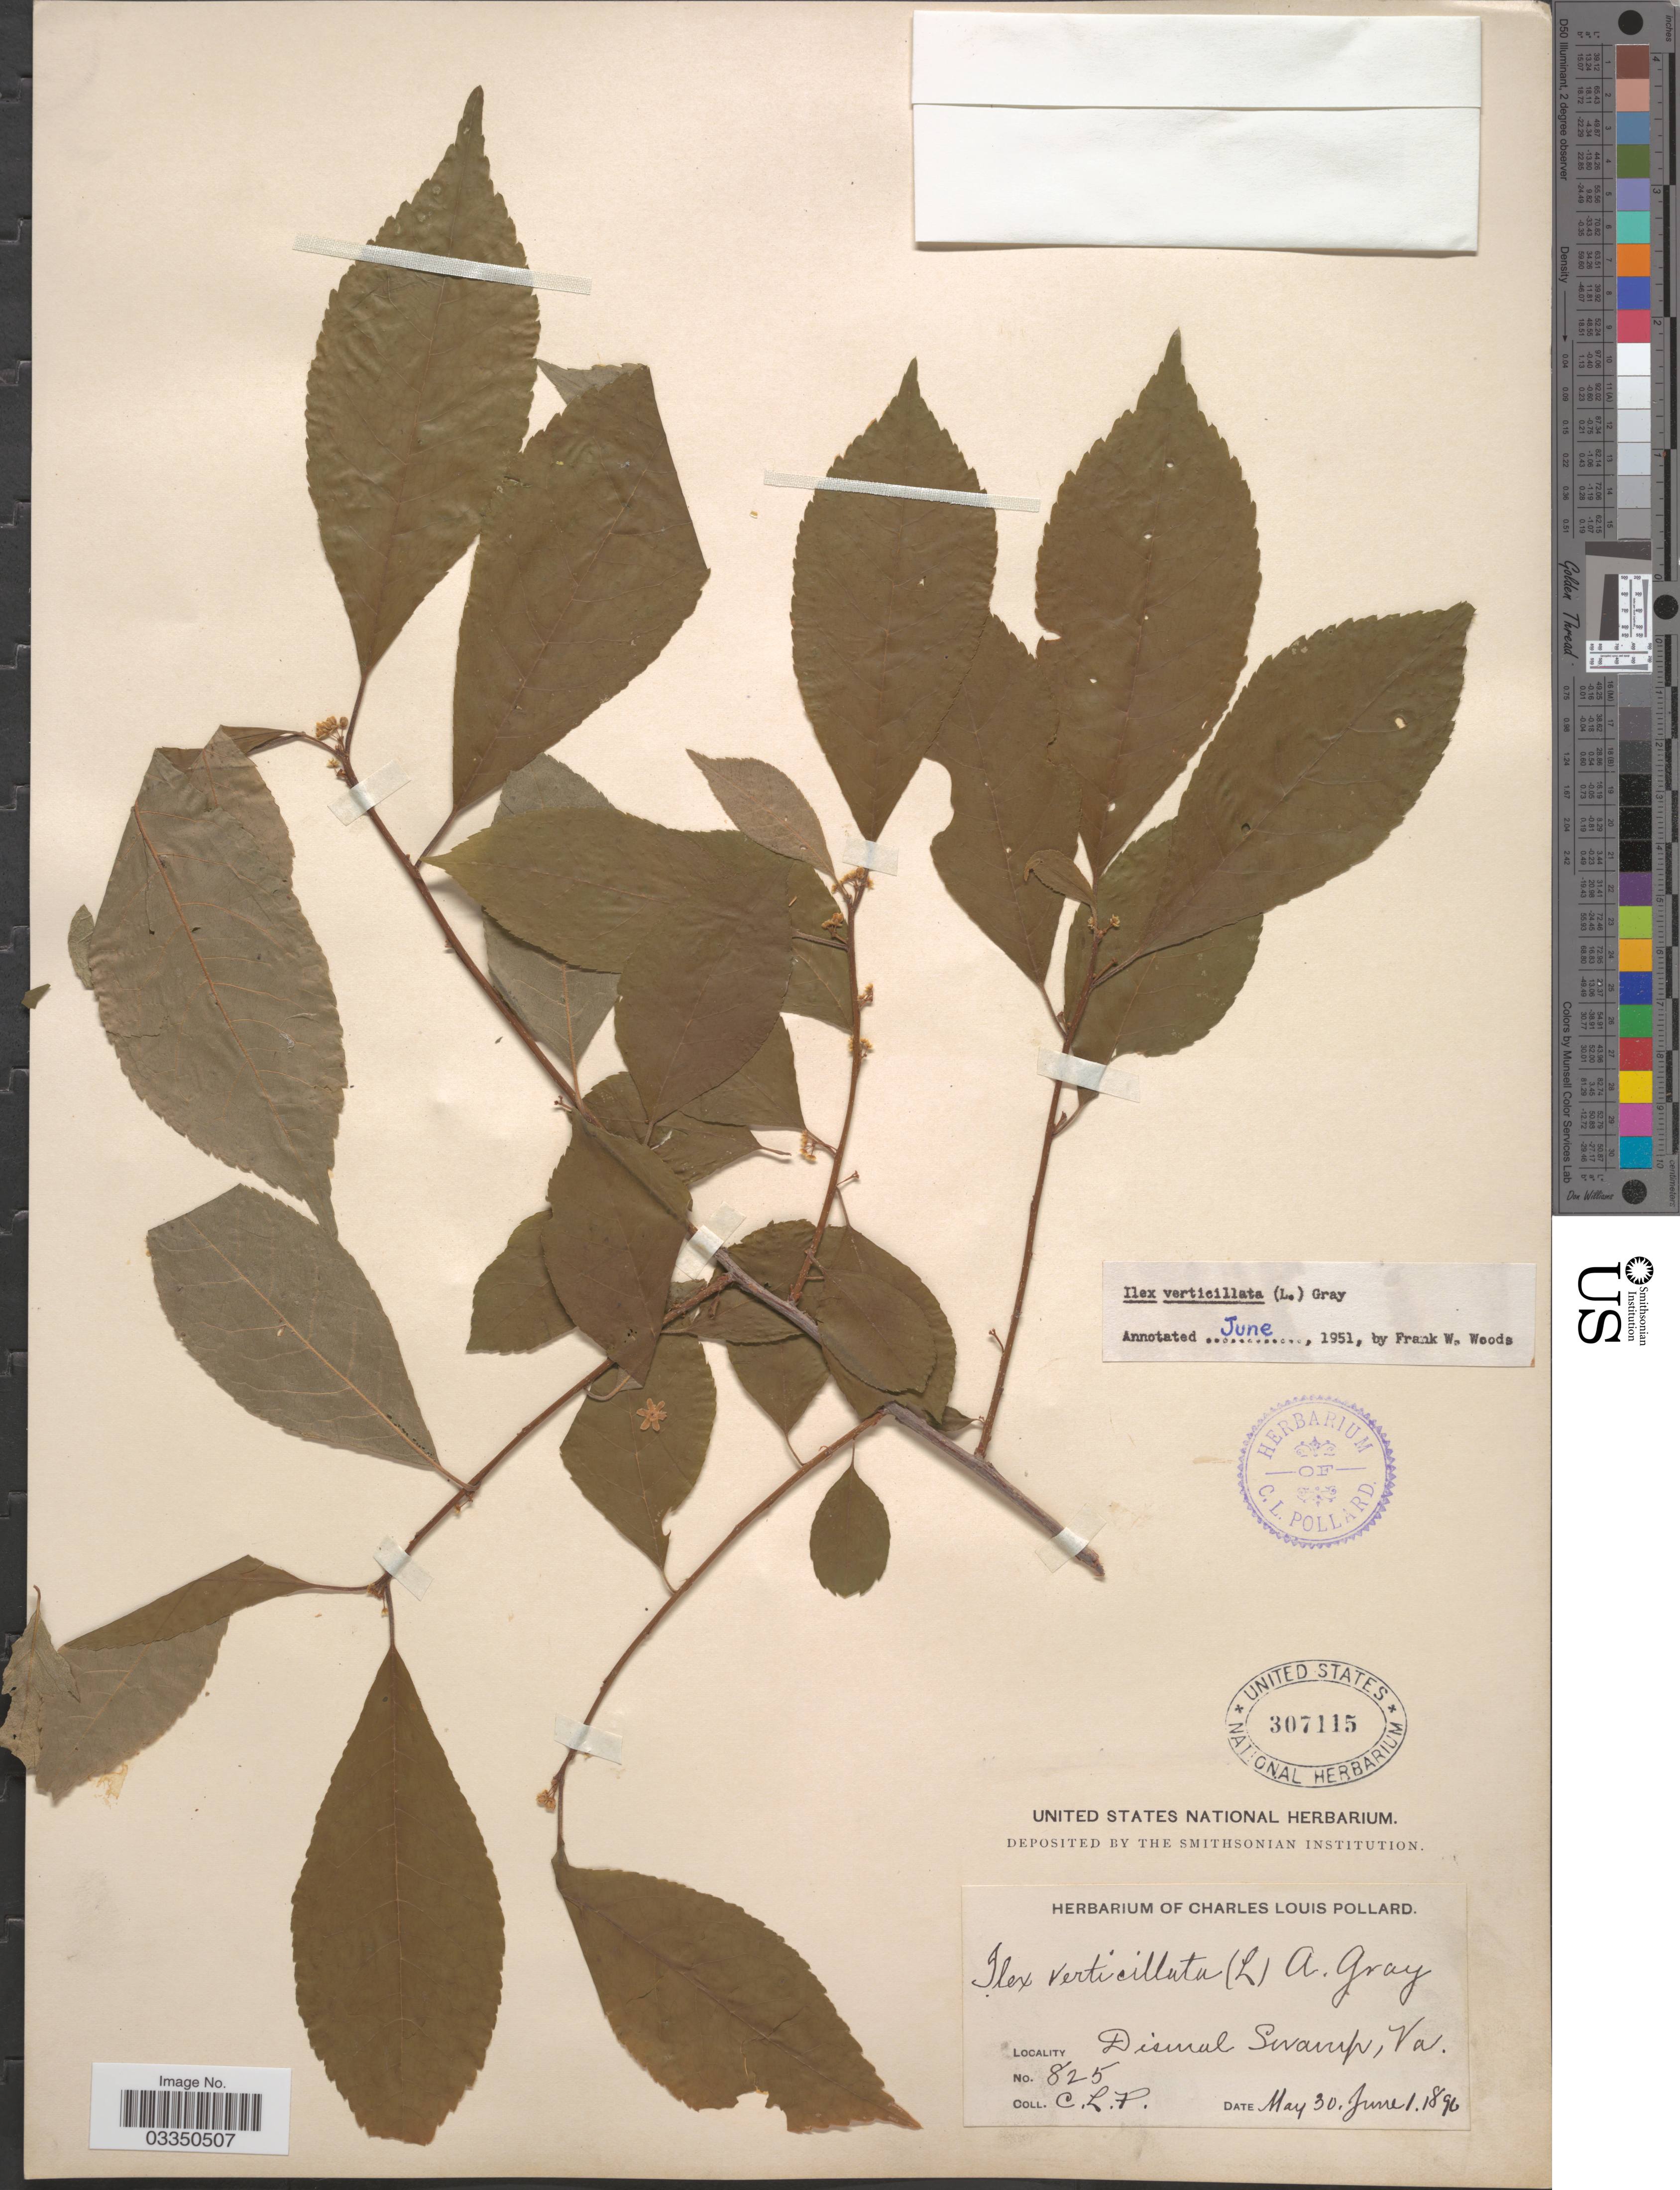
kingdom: Plantae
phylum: Tracheophyta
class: Magnoliopsida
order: Aquifoliales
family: Aquifoliaceae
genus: Ilex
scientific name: Ilex verticillata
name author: (L.) A. Gray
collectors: C. L. Pollard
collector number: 825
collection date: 1896-05-30/1896-06-01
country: United States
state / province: Virginia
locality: Dismal Swamp.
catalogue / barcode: US 307115